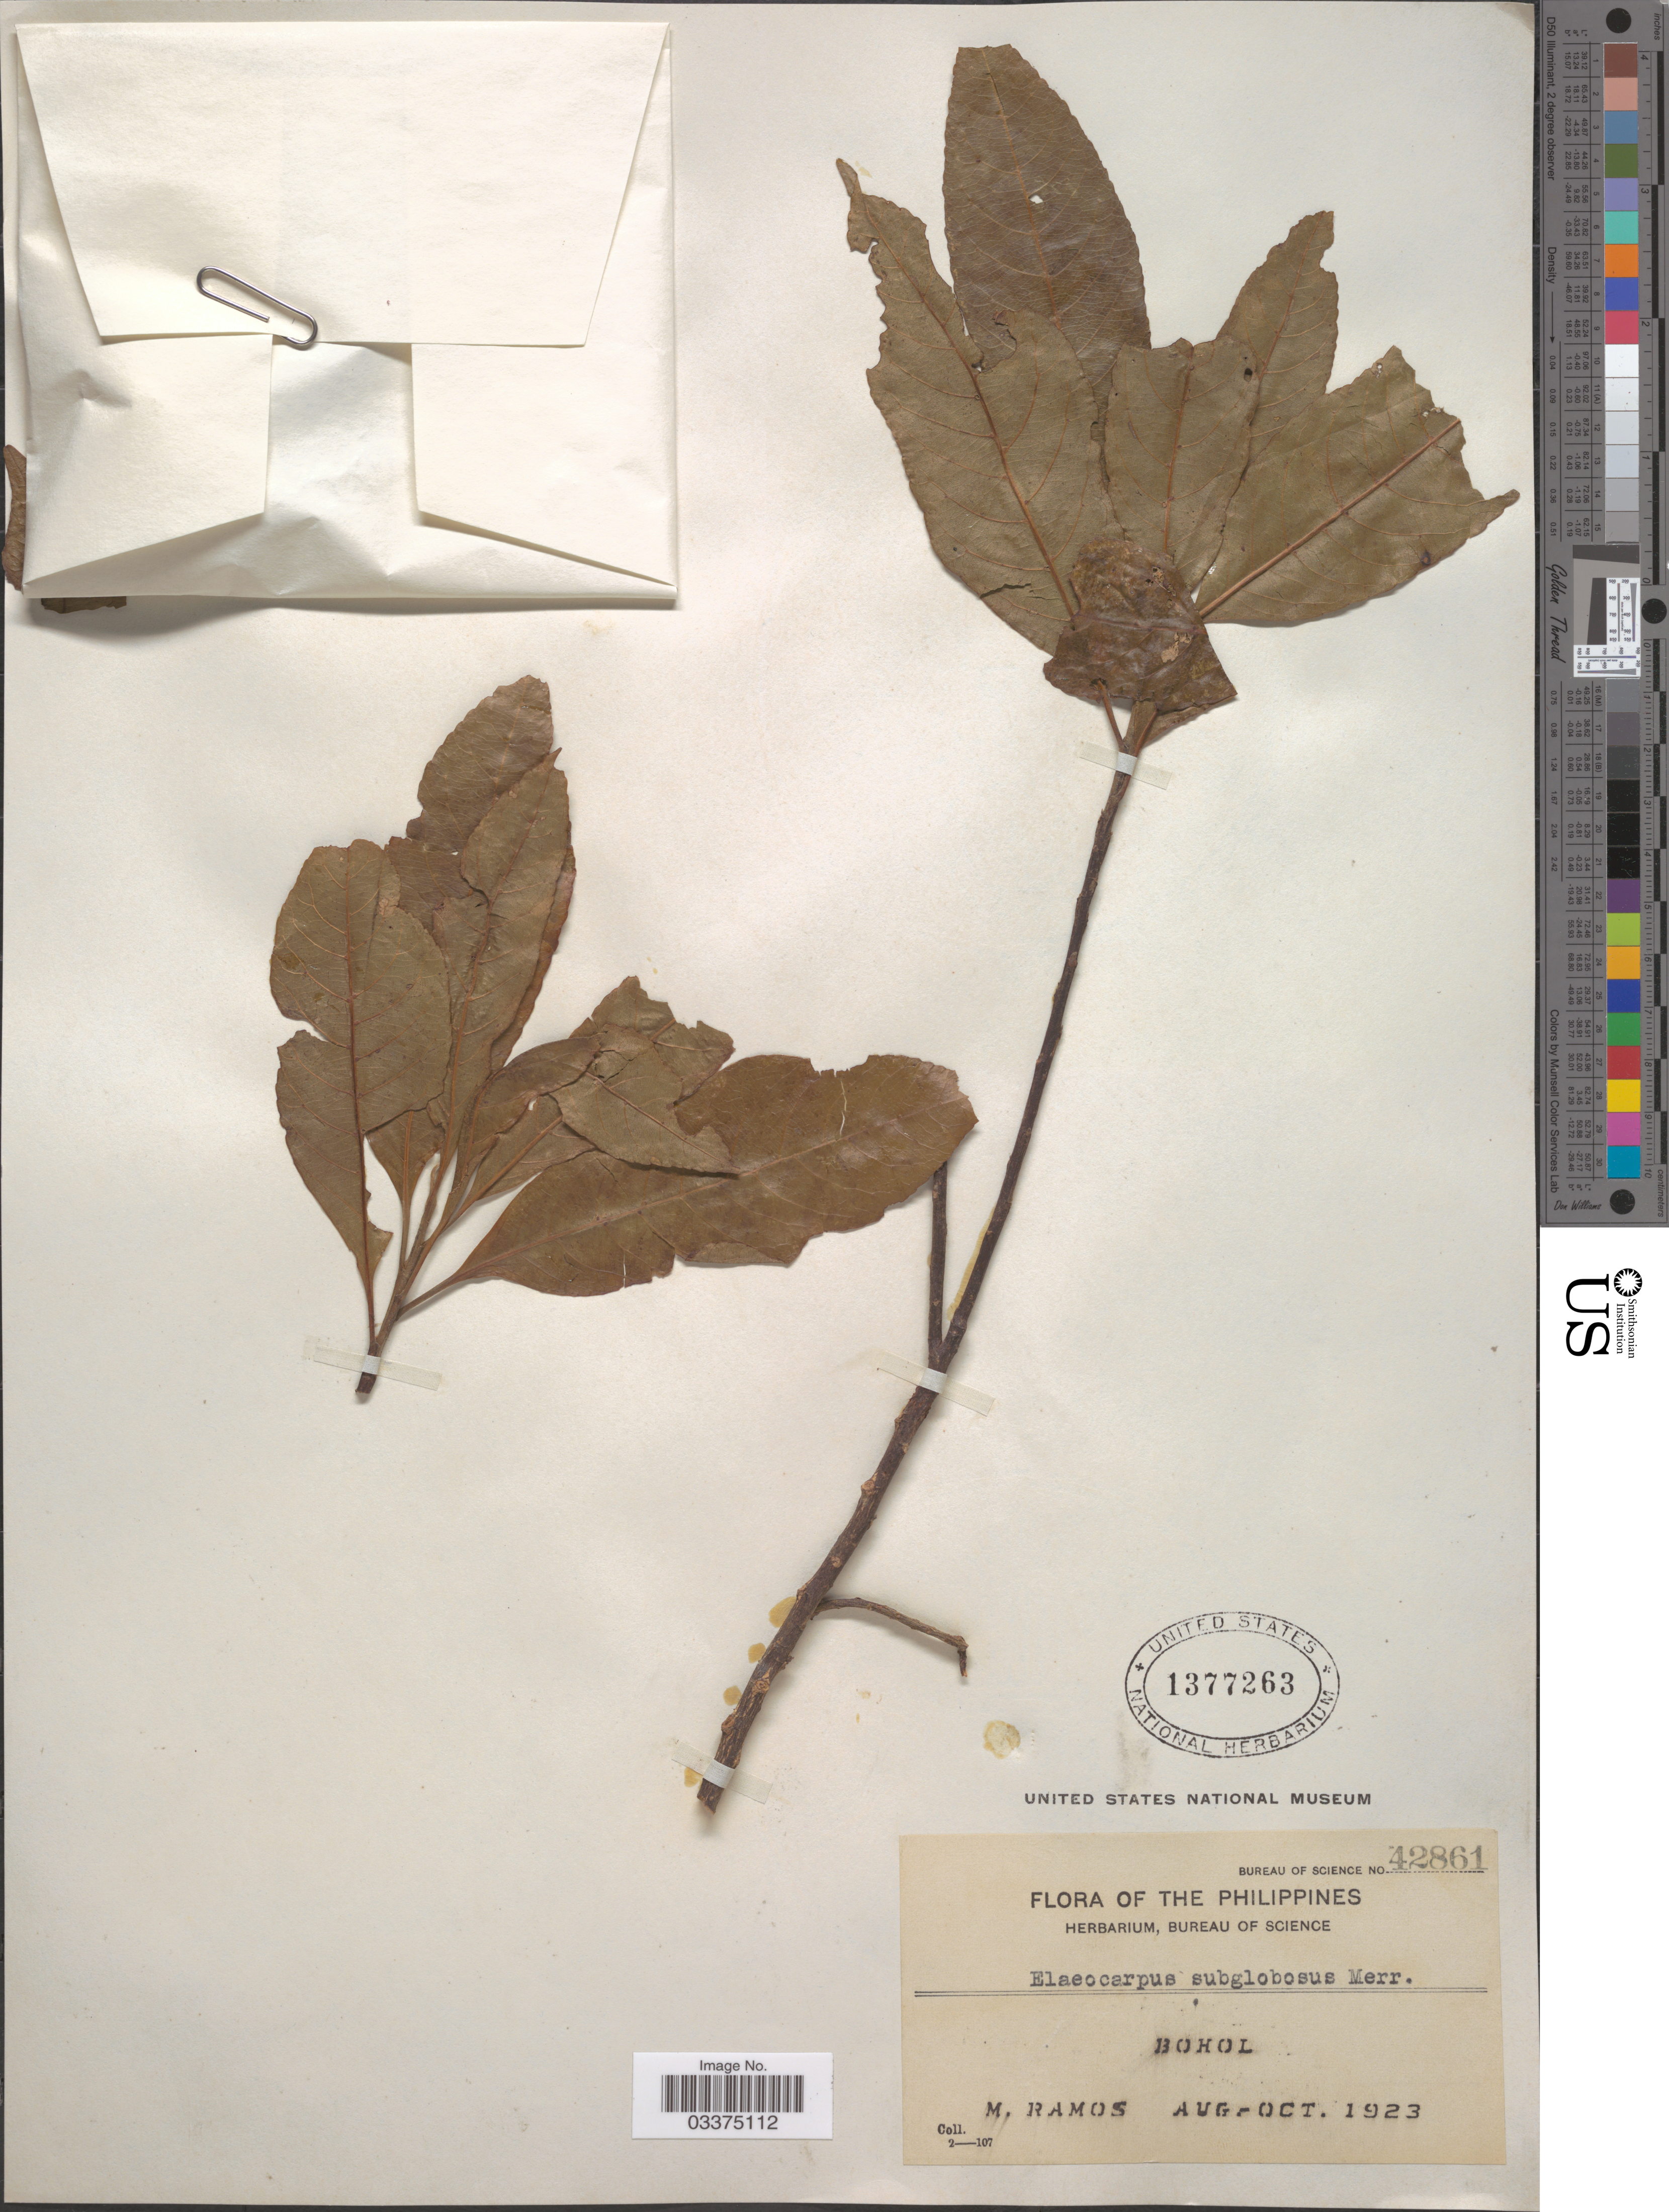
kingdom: Plantae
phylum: Tracheophyta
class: Magnoliopsida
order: Oxalidales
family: Elaeocarpaceae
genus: Elaeocarpus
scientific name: Elaeocarpus sphaericus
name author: (Gaertn.) K. Schum.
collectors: M. Ramos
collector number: Bureau of Science 42861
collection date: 1923-08/1923-10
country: Philippines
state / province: Central Visayas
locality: Bohol.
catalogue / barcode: US 1377263